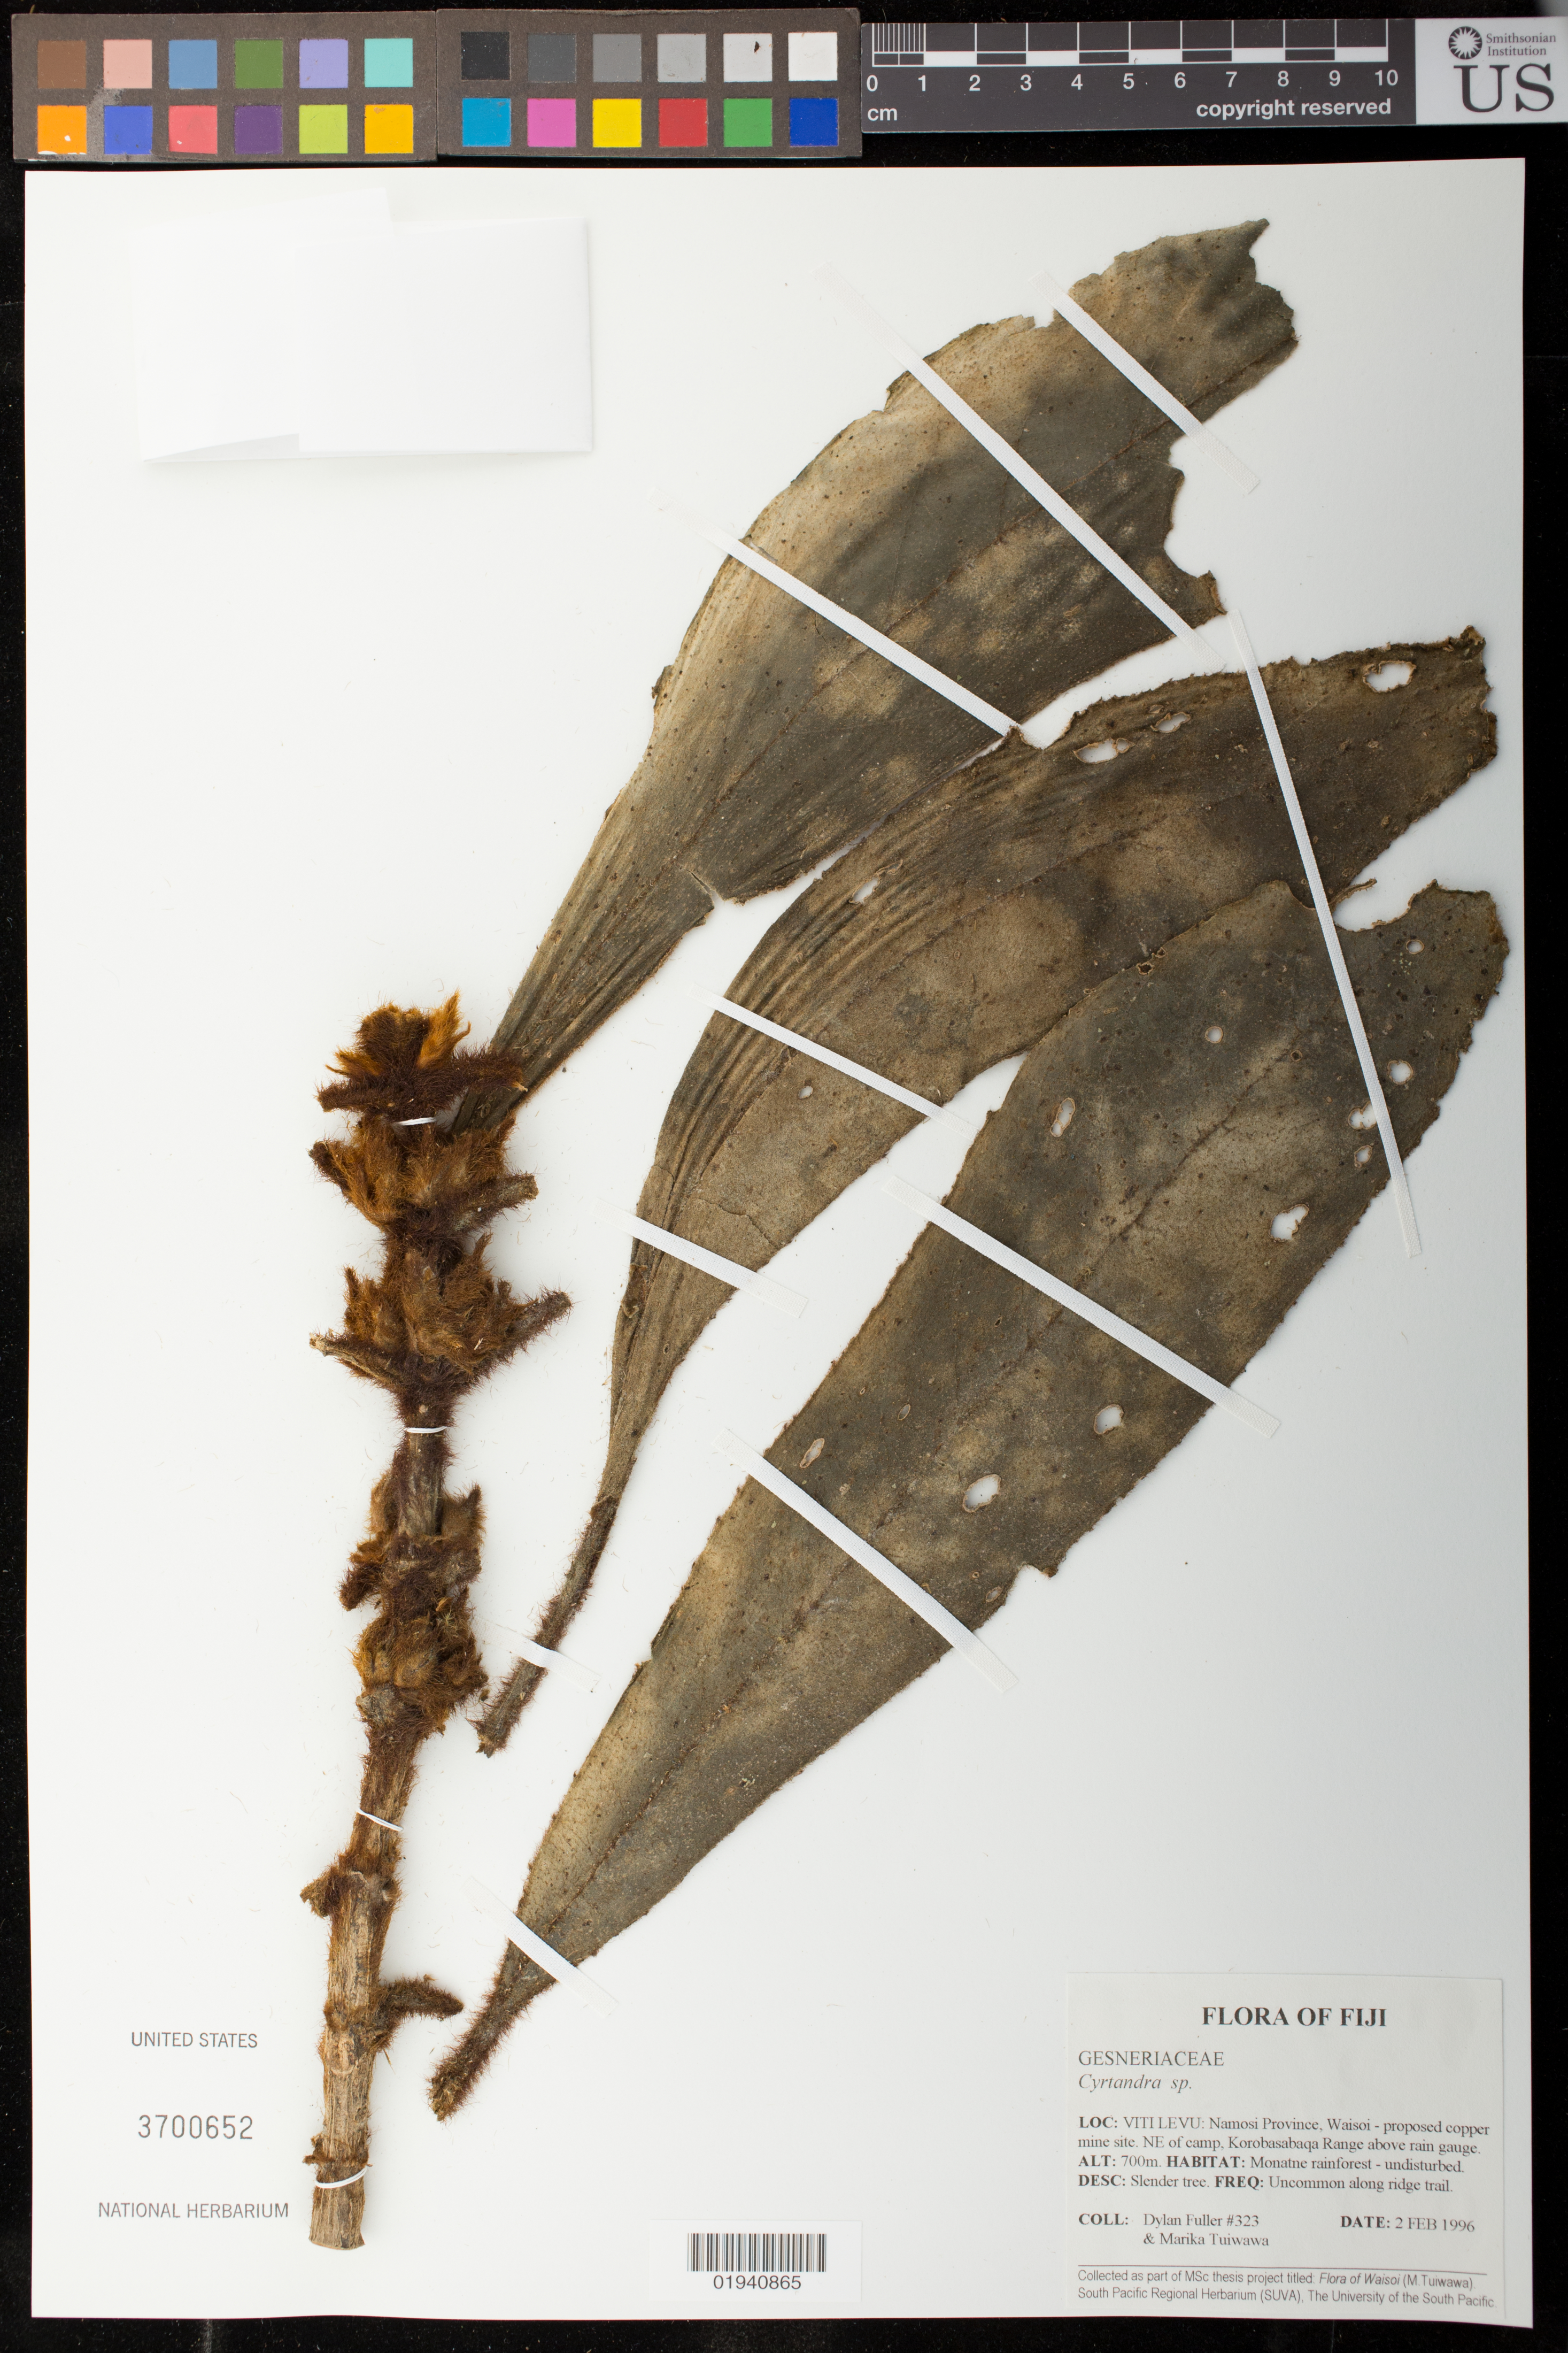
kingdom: Plantae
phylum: Tracheophyta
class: Magnoliopsida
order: Lamiales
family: Gesneriaceae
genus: Cyrtandra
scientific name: Cyrtandra sp.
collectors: D. X. Fuller & M. Tuiwawa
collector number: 323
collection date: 1996-02-02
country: Fiji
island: Viti Levu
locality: Namosi Province, Waisoi- proposed copper mine site. NE of camp, Korobasabaqa Range above rain gauge.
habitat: Montane rainforest- undisturbed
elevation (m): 700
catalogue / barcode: US 3700652